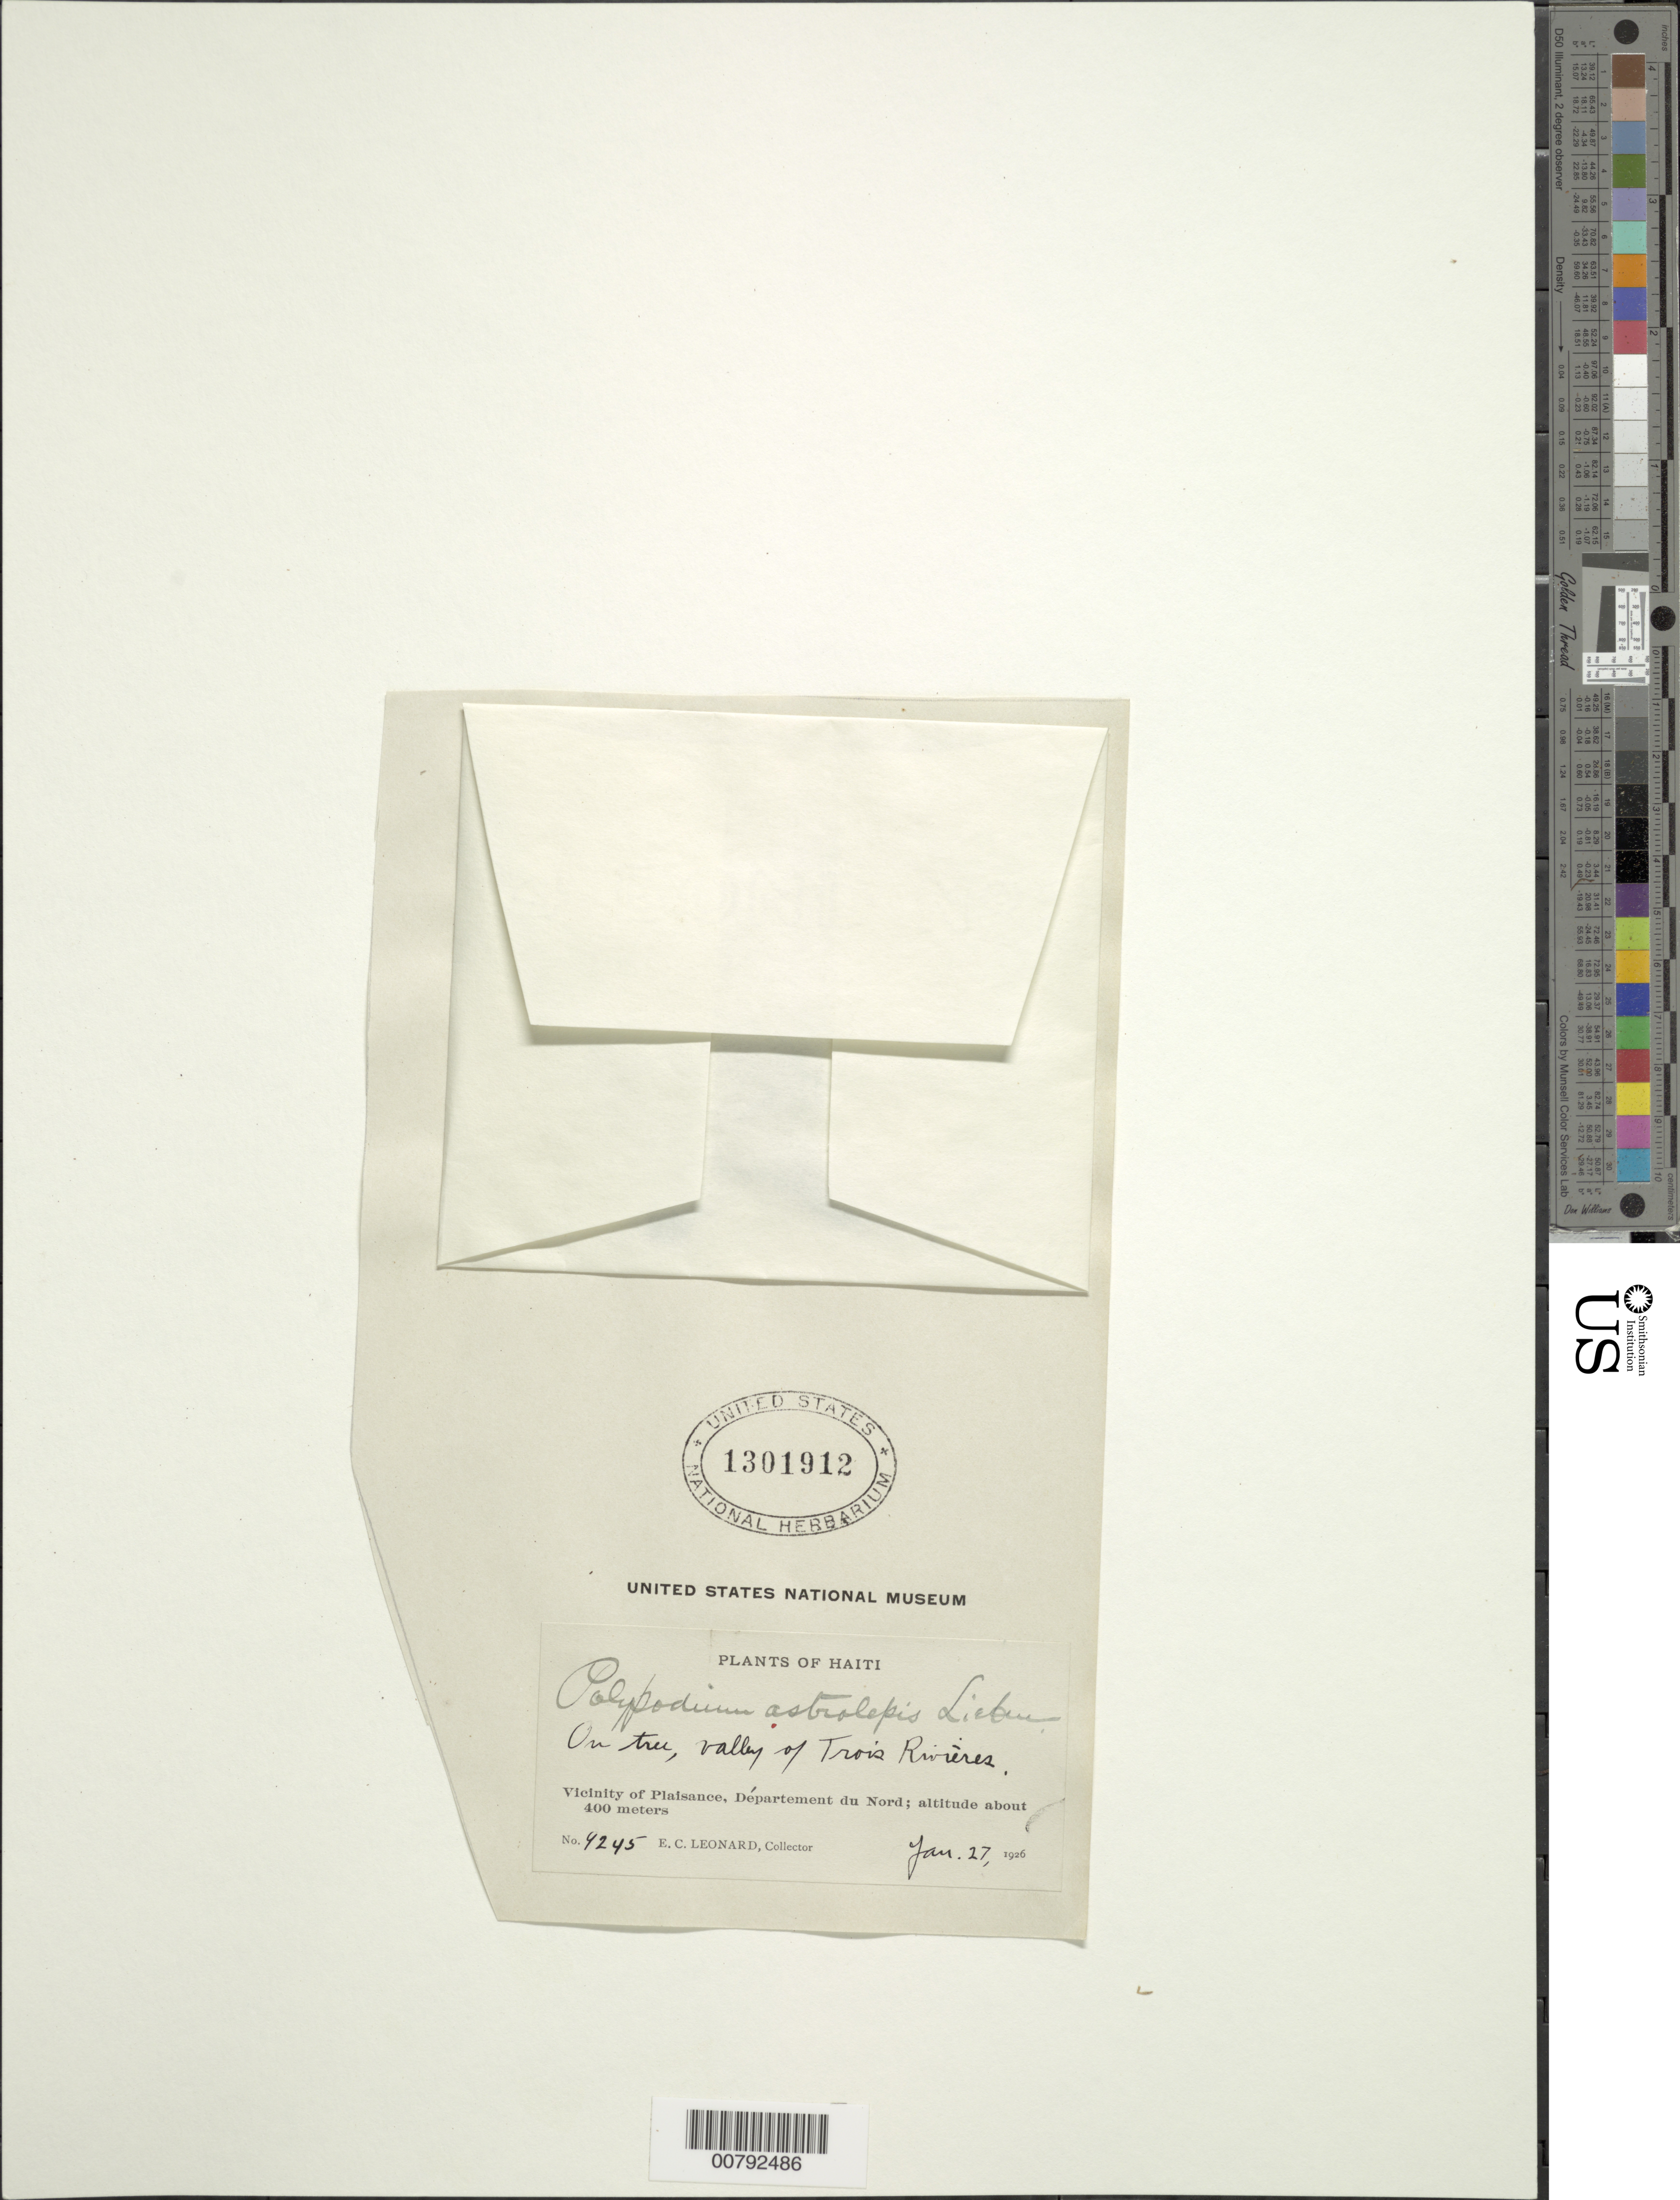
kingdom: Plantae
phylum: Tracheophyta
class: Polypodiopsida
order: Polypodiales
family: Polypodiaceae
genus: Pleopeltis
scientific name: Pleopeltis astrolepis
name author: (Liebm.) E. Fourn.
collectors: E. C. Leonard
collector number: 9245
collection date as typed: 27 Jan 1926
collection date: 1926-01-27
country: Haiti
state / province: Nord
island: Hispaniola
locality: Plaisance vicinity, valley of Trois Rivières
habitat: On tree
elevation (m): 400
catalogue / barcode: US 1301912